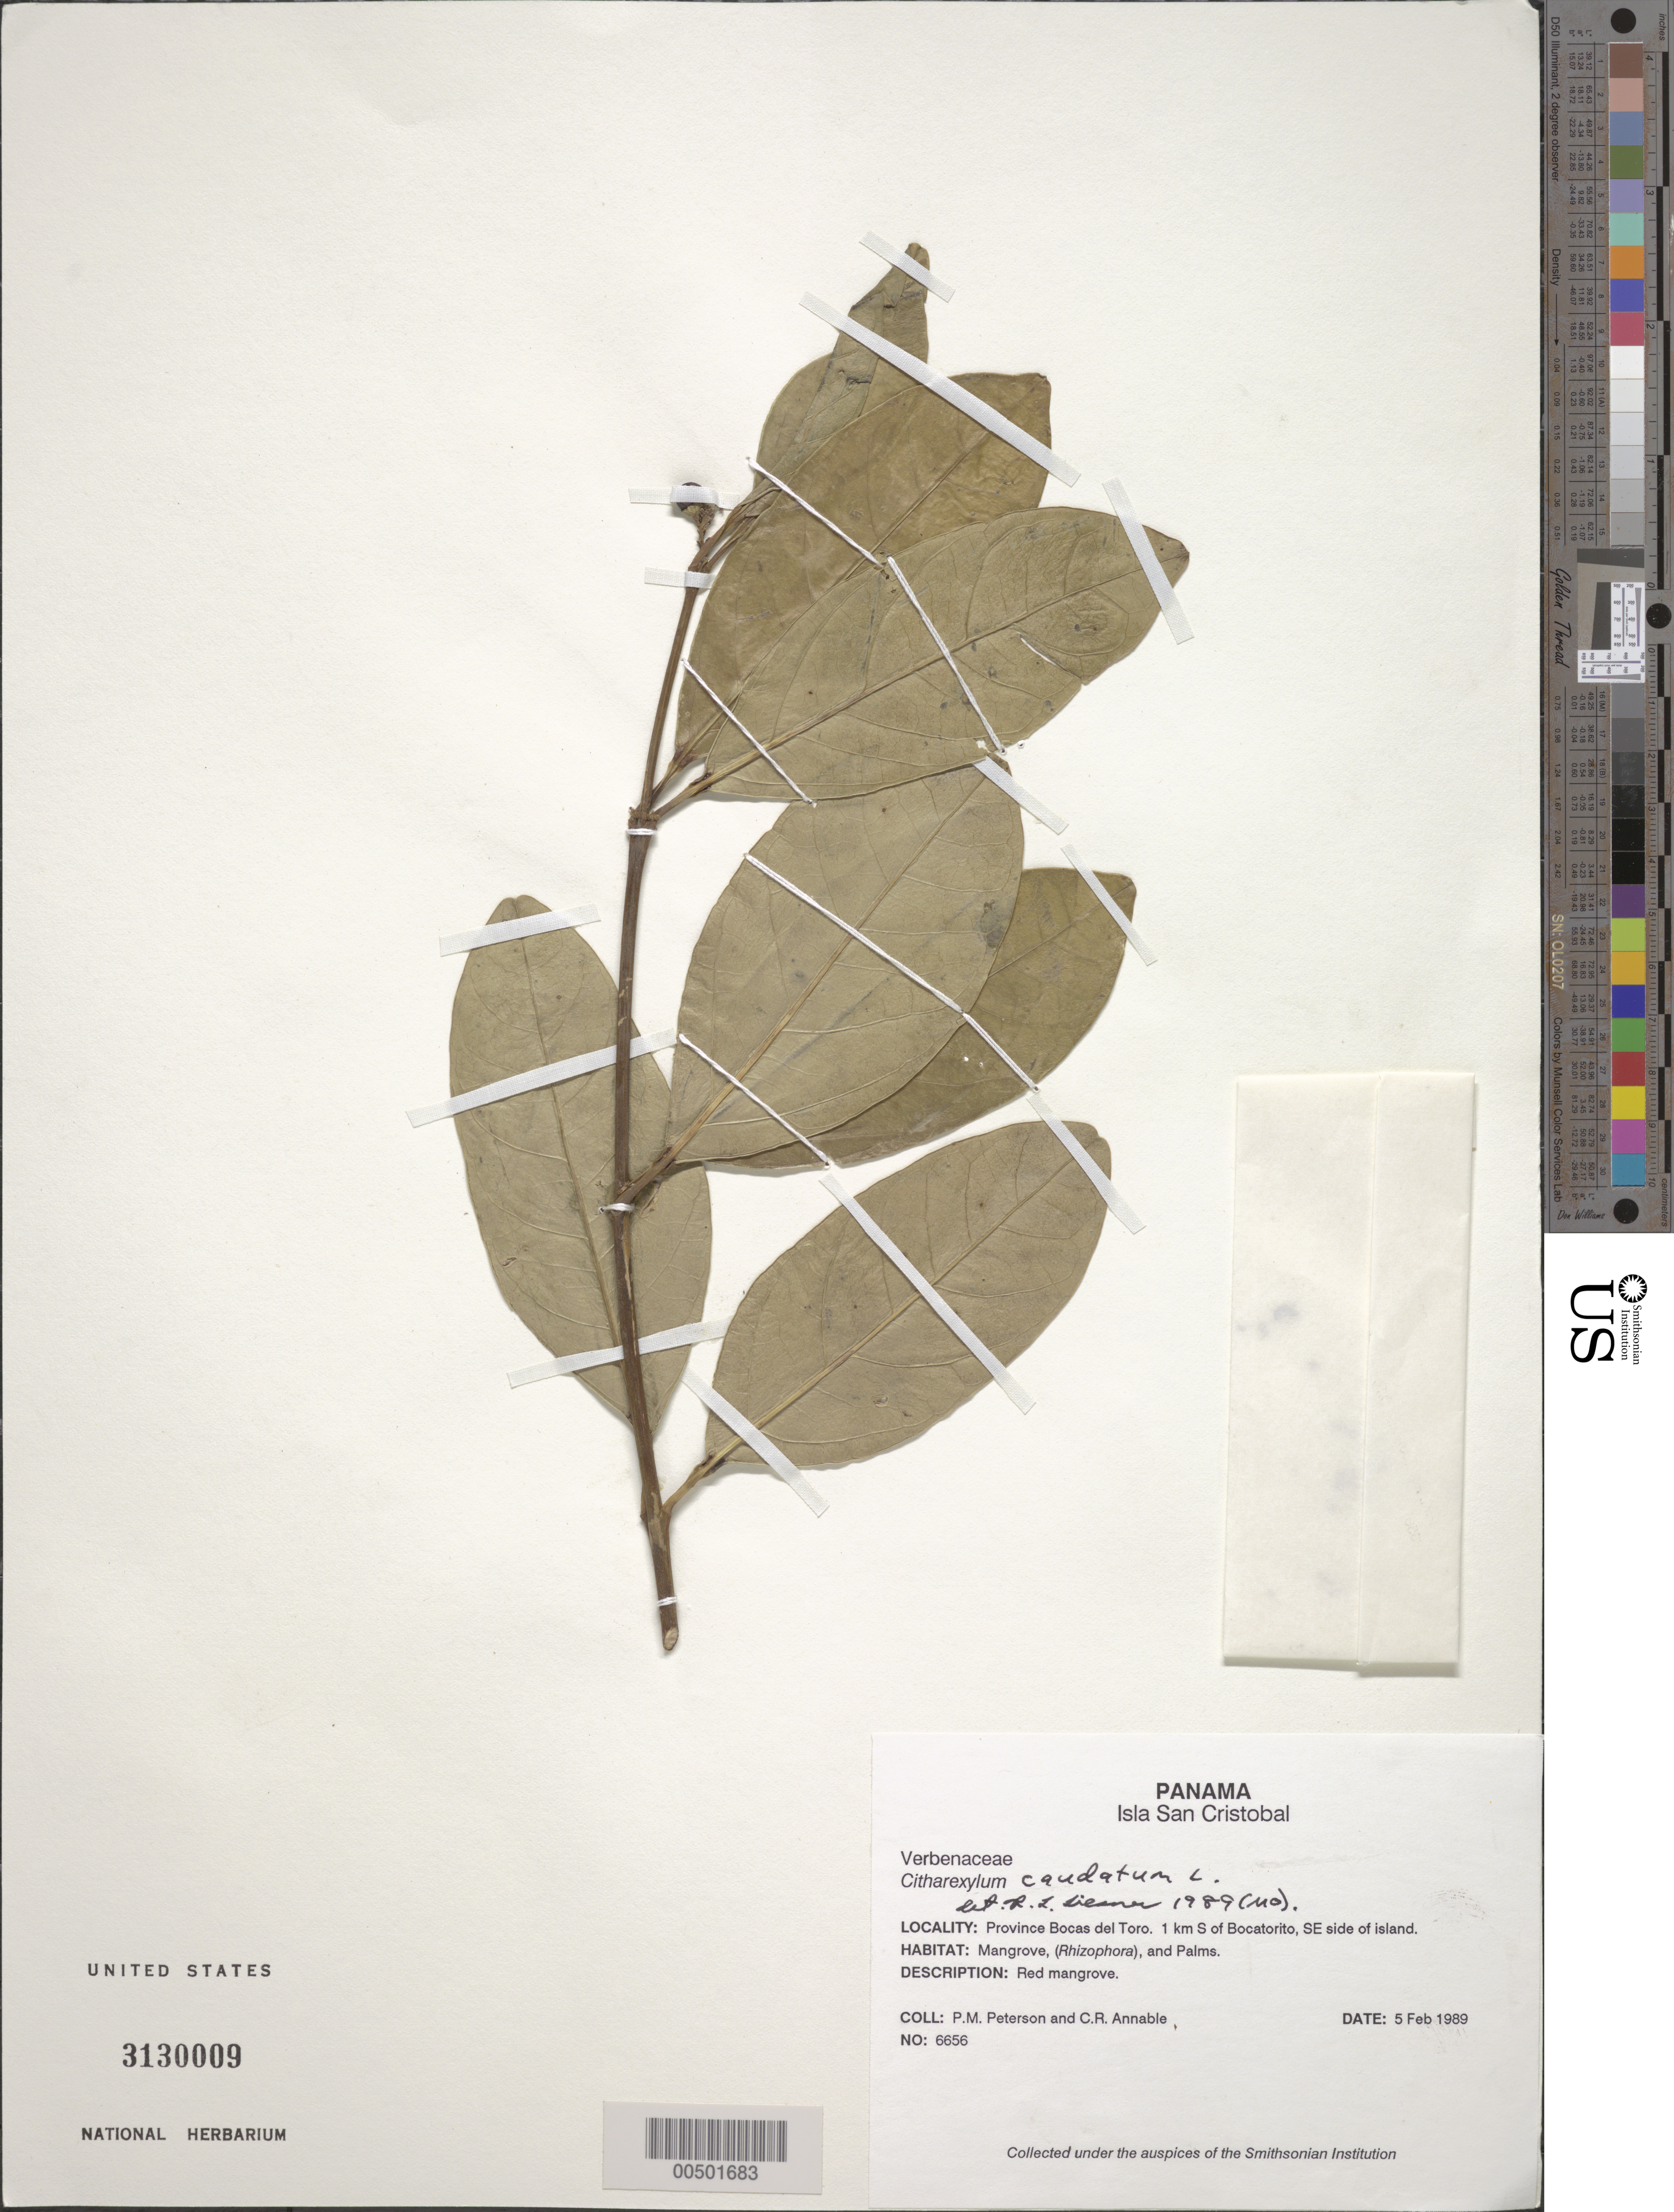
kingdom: Plantae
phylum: Tracheophyta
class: Magnoliopsida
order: Lamiales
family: Verbenaceae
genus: Citharexylum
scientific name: Citharexylum caudatum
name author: L.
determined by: Liesner, R. L.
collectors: P. M. Peterson & C. R. Annable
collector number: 06656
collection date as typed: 05 Feb 1989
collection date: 1989-02-05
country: Panama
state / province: Bocas del Toro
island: San Cristóbal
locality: Isla San Cristobal, 1 km S of BocaTorito, SE side of Island.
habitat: Mangrove, (Rhizophora), and Palms.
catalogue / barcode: US 3130009